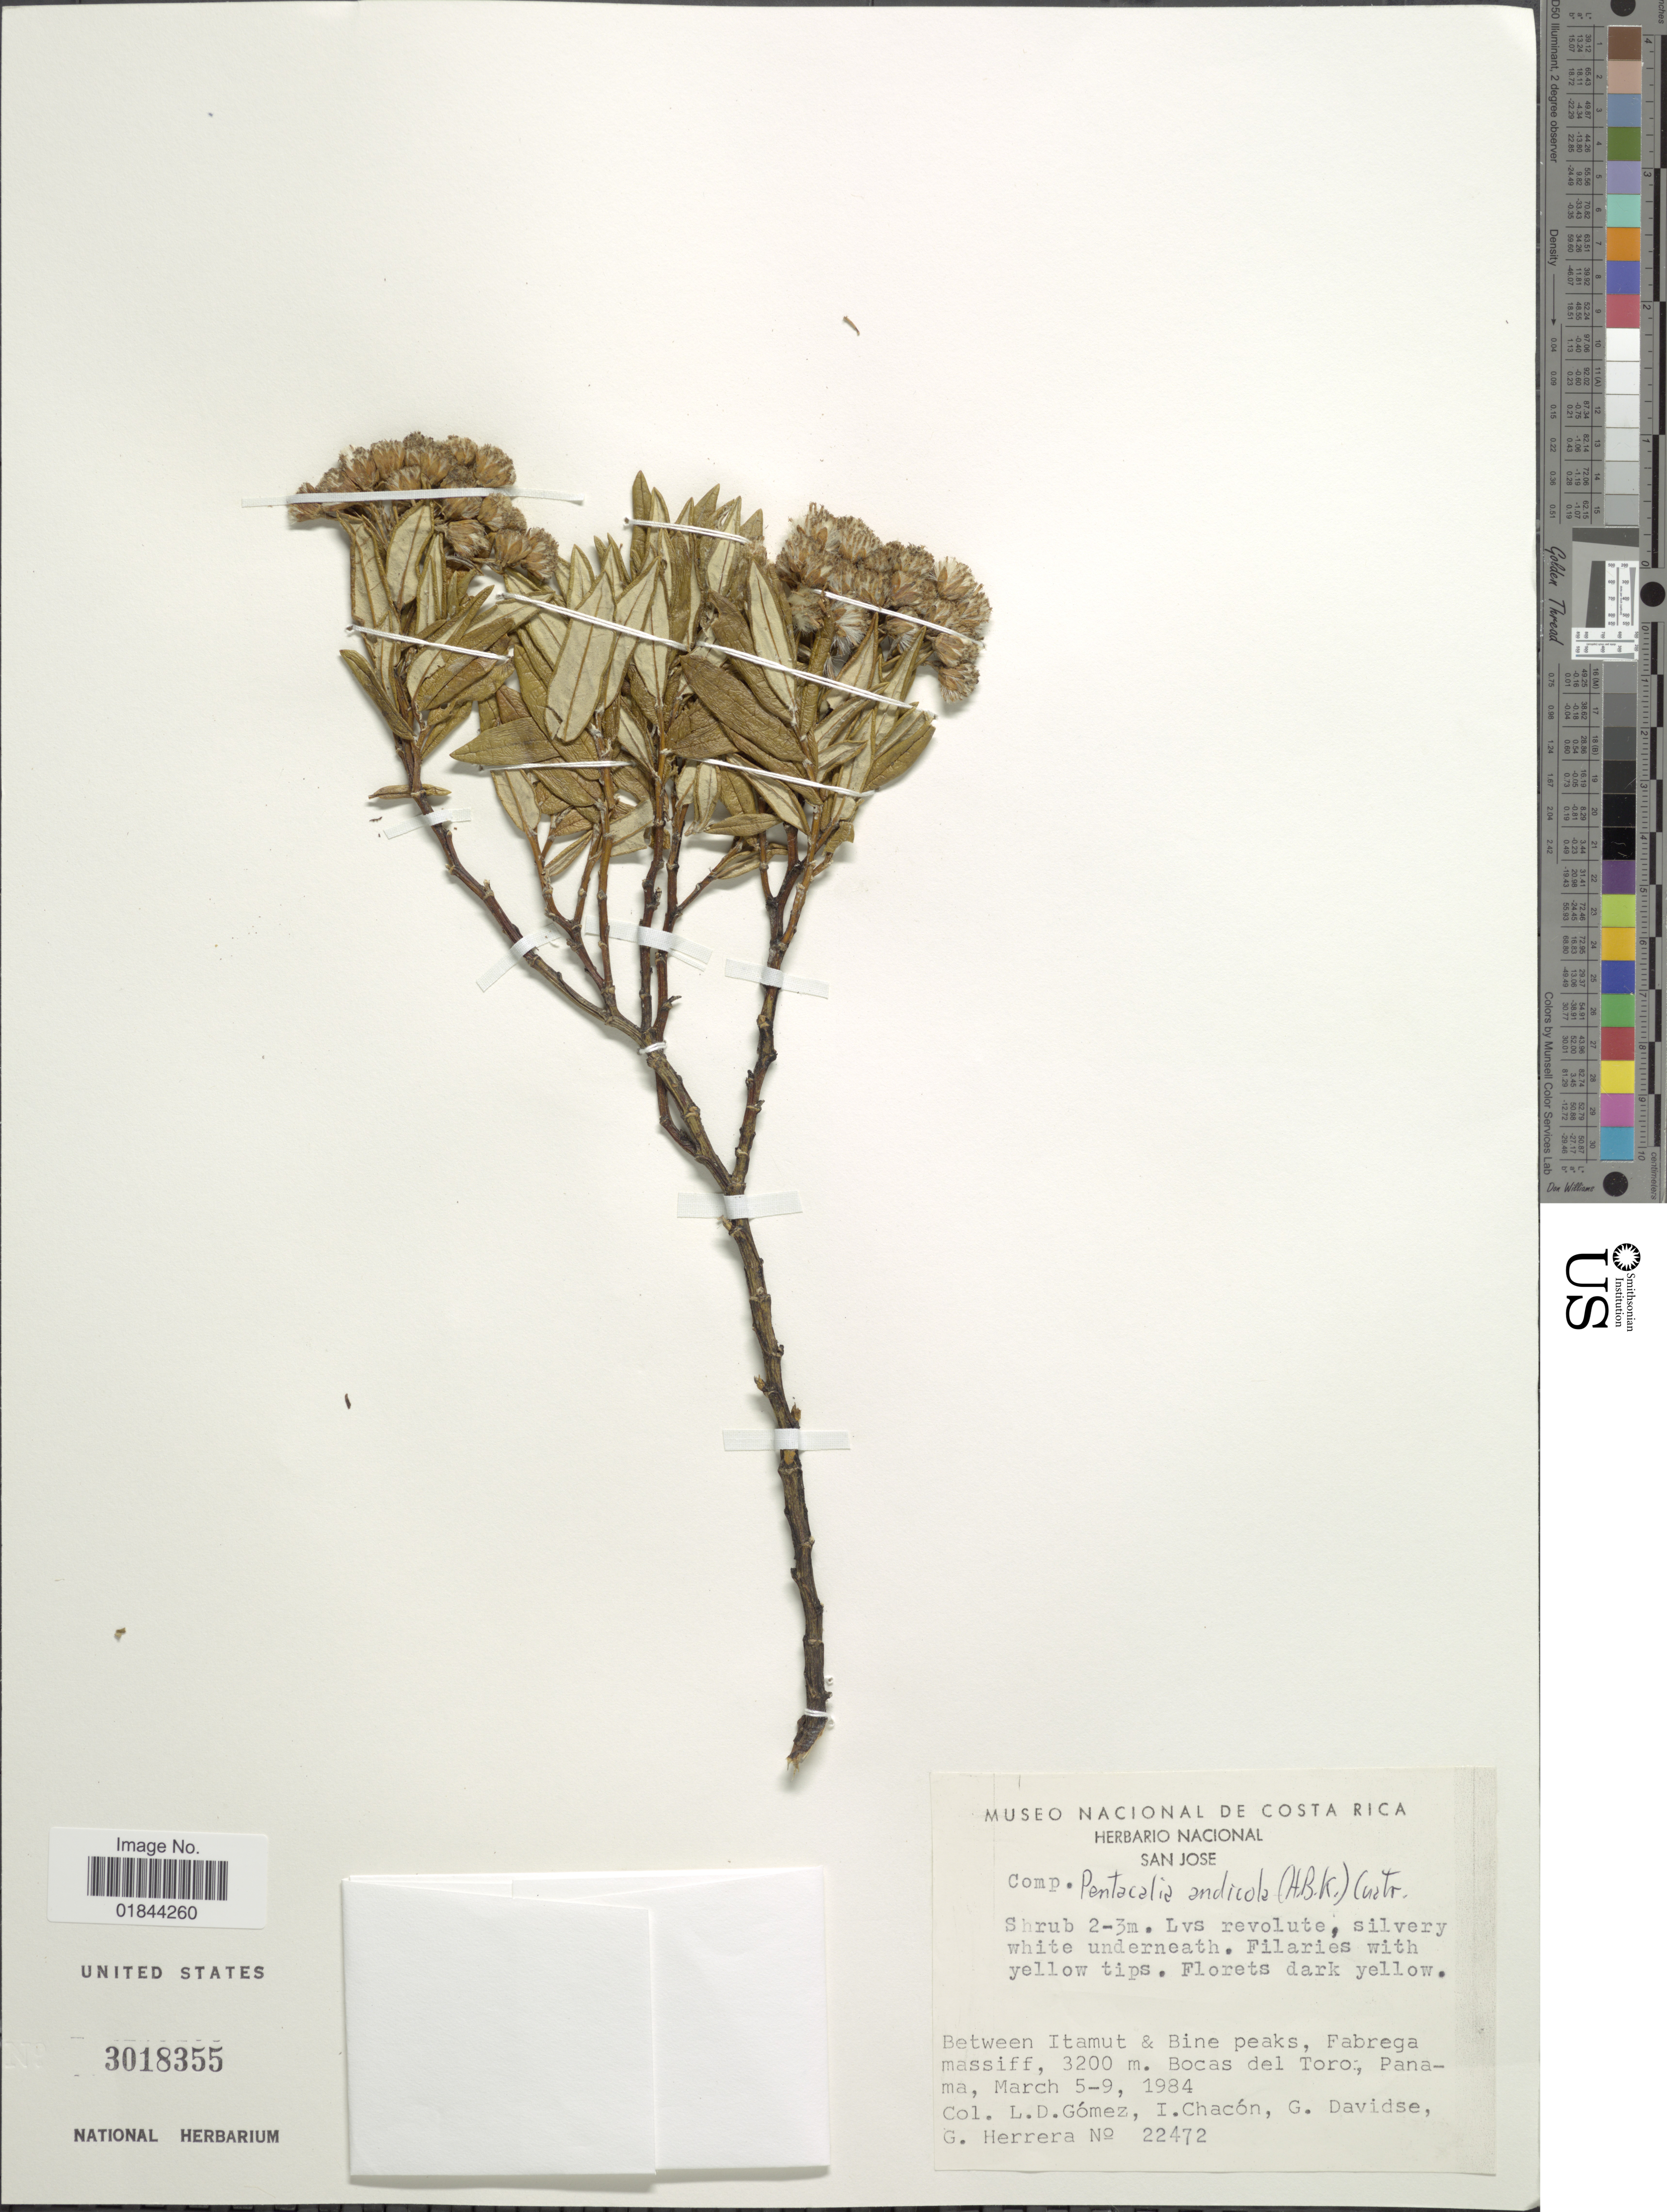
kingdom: Plantae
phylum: Tracheophyta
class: Magnoliopsida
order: Asterales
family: Asteraceae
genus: Pentacalia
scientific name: Pentacalia andicola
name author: (Turcz.) Cuatrec.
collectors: L. Gomez, I. Chacón, G. Davidse & G. Herrera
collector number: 22472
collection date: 1984-03-05/1984-03-09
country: Panama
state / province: Bocas del Toro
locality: Between Itamut & Bine peaks, Fabrega massiff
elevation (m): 3200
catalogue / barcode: US 3018355